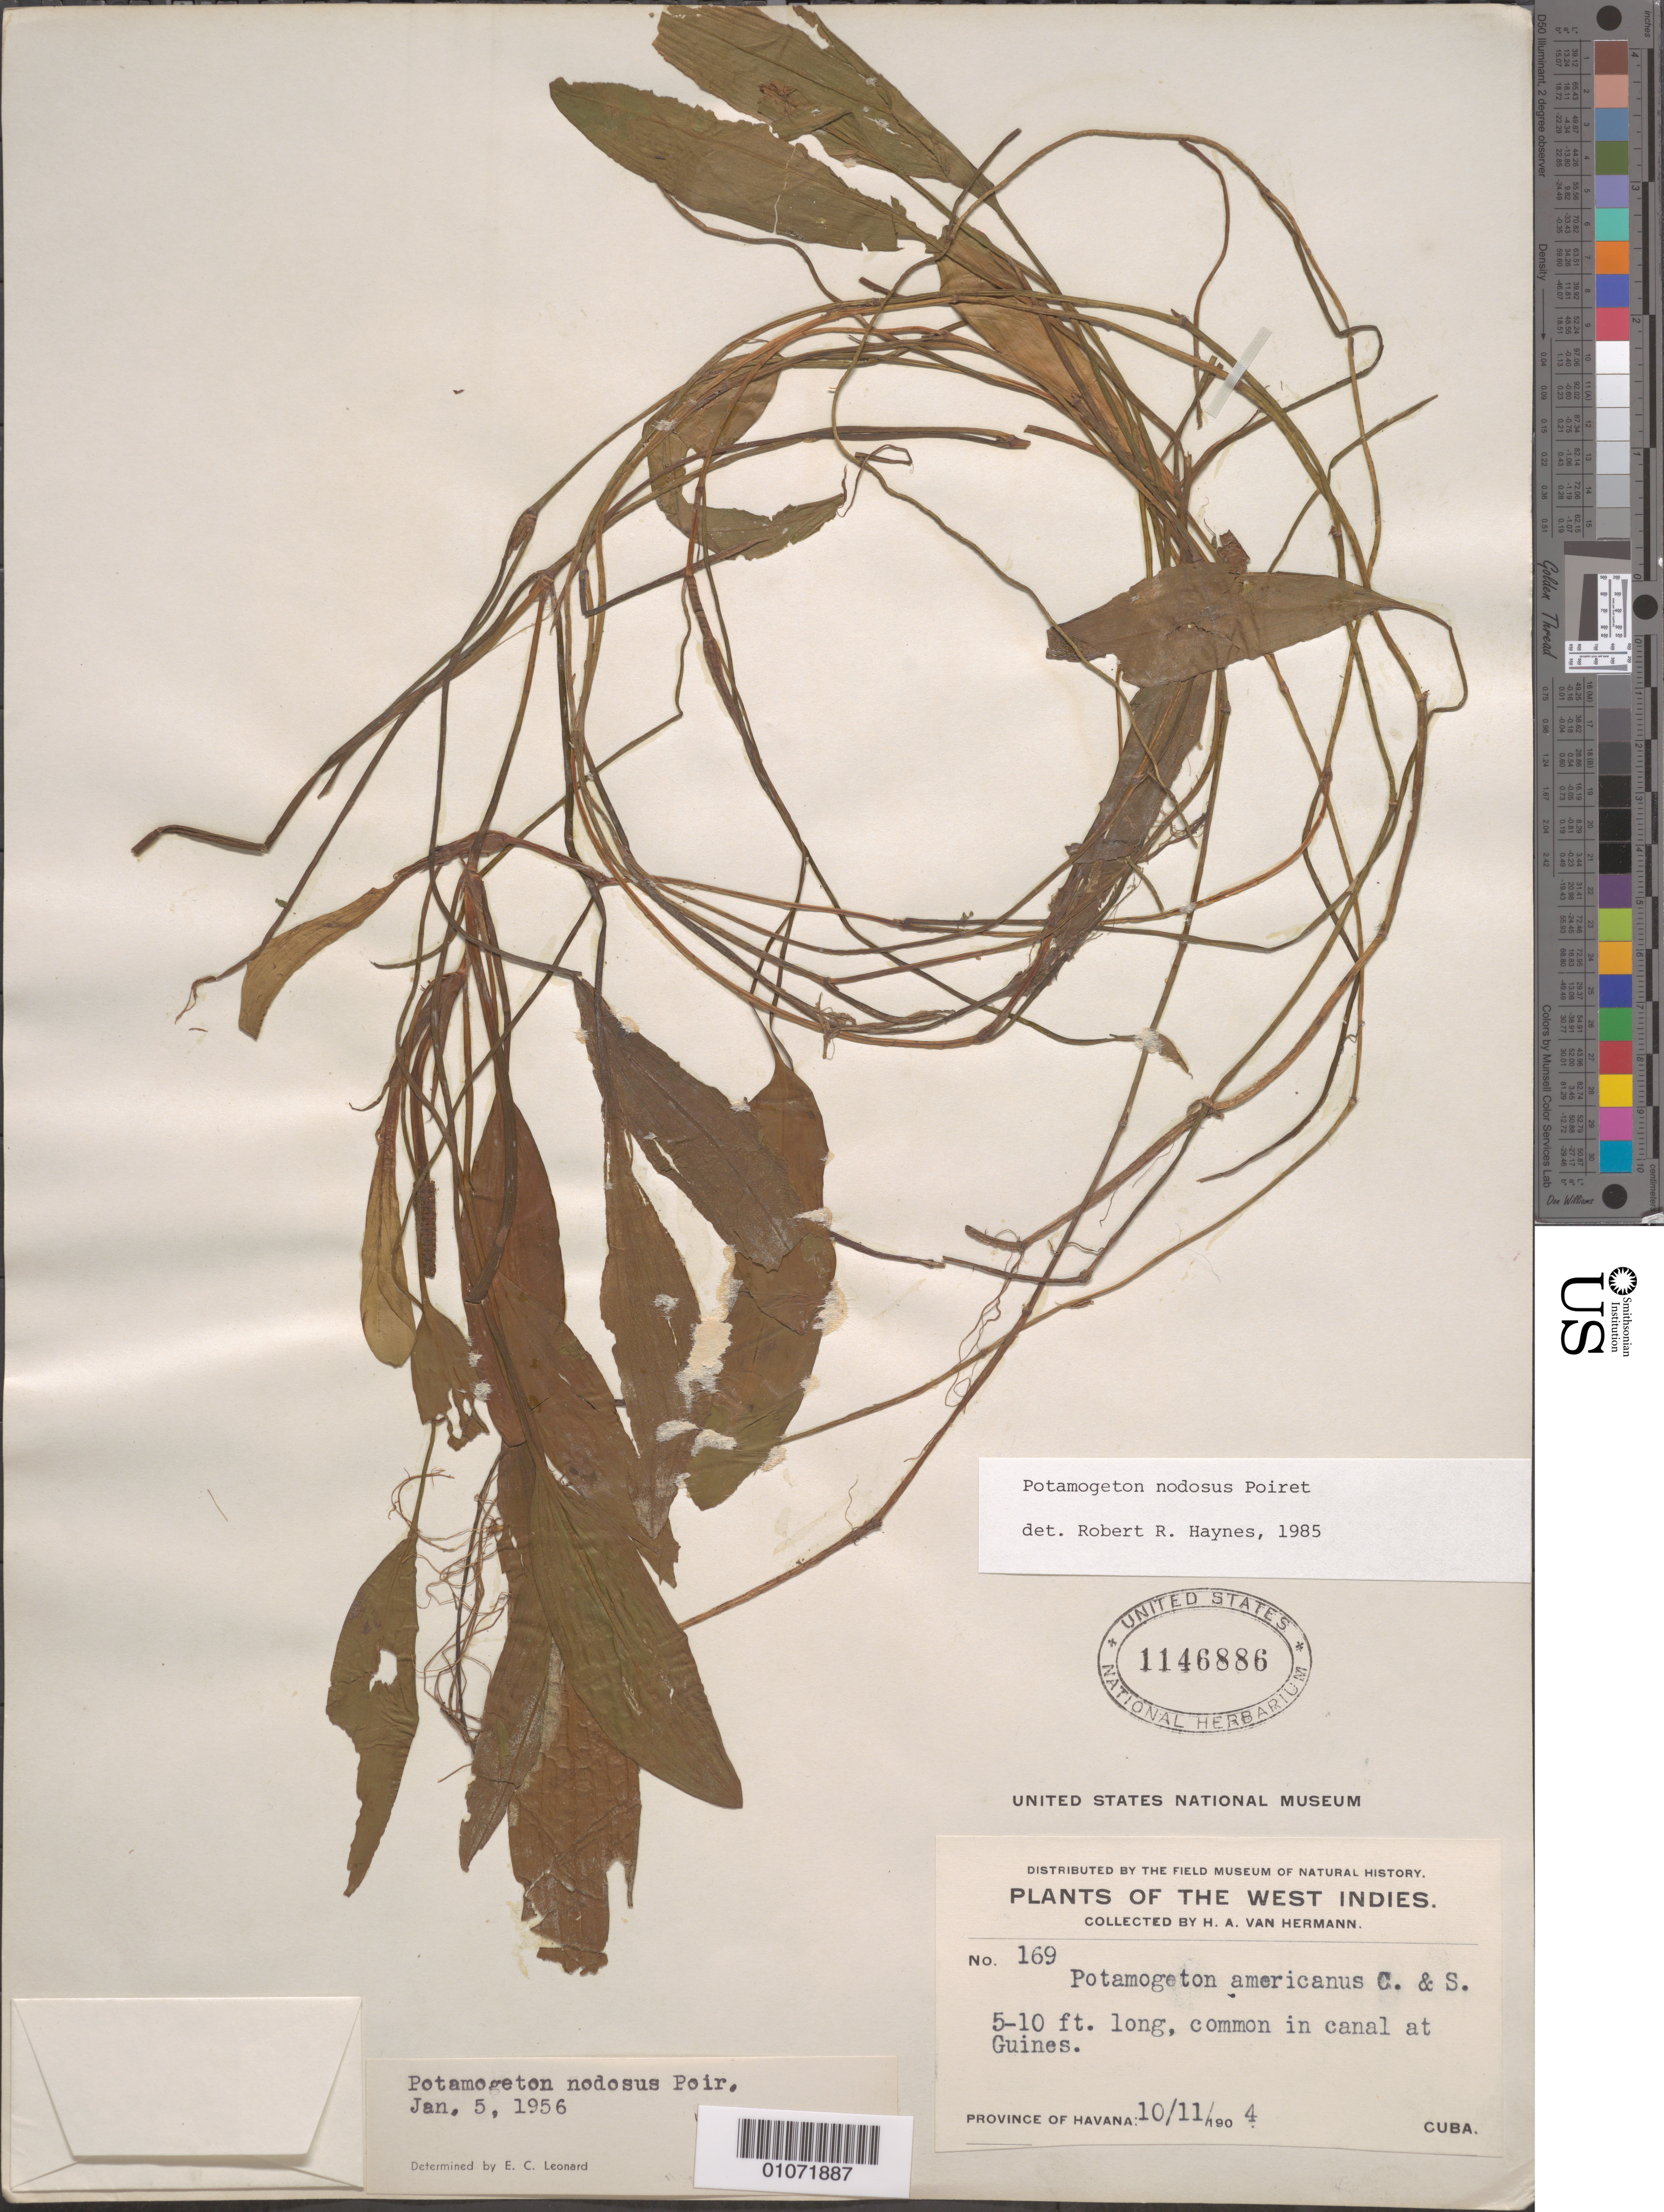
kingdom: Plantae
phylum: Tracheophyta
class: Liliopsida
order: Alismatales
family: Potamogetonaceae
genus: Potamogeton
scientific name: Potamogeton nodosus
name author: Poir.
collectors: H. A. Van Hermann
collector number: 169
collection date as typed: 10 Nov 1904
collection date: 1904-11-10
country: Cuba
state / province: La Habana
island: Cuba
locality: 5-10 ft long, common in canal at Guines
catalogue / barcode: US 1146886